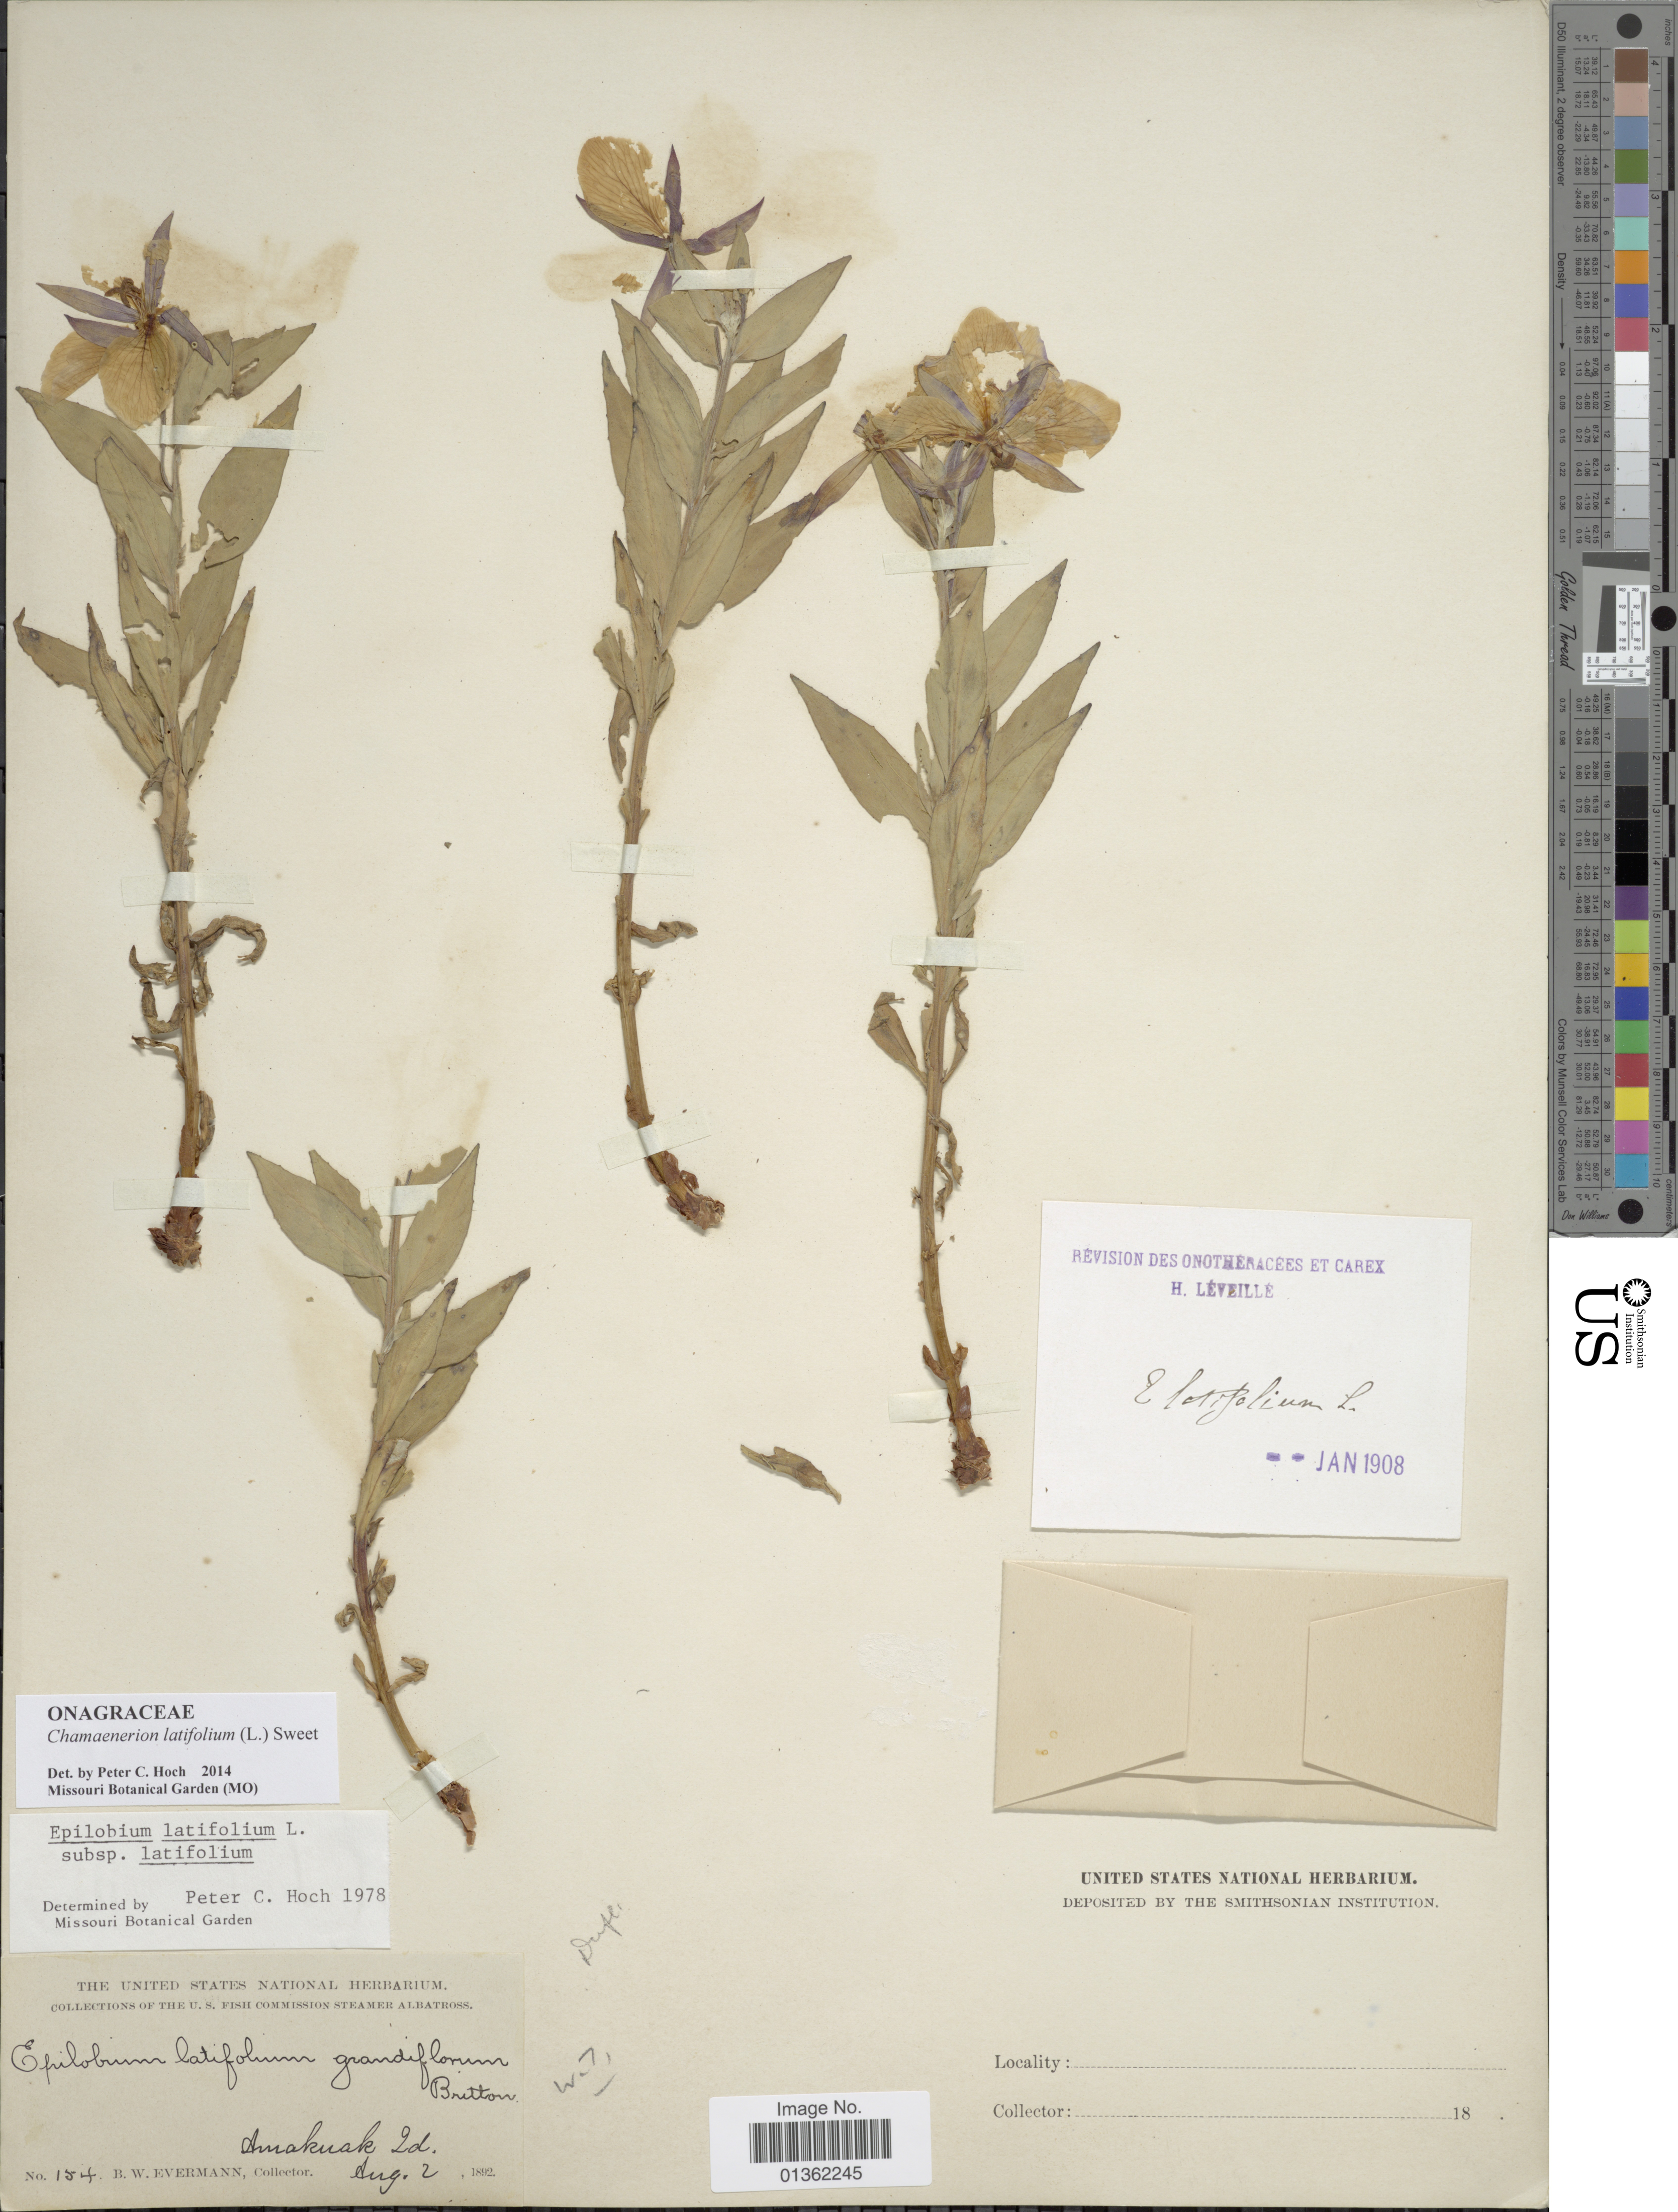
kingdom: Plantae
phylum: Tracheophyta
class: Magnoliopsida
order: Myrtales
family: Onagraceae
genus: Chamaenerion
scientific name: Chamaenerion latifolium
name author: (L.) Th. Fr. & Lange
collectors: B. W. Evermann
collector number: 154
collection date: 1892-08-02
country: United States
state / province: Alaska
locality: Amaknak Id.